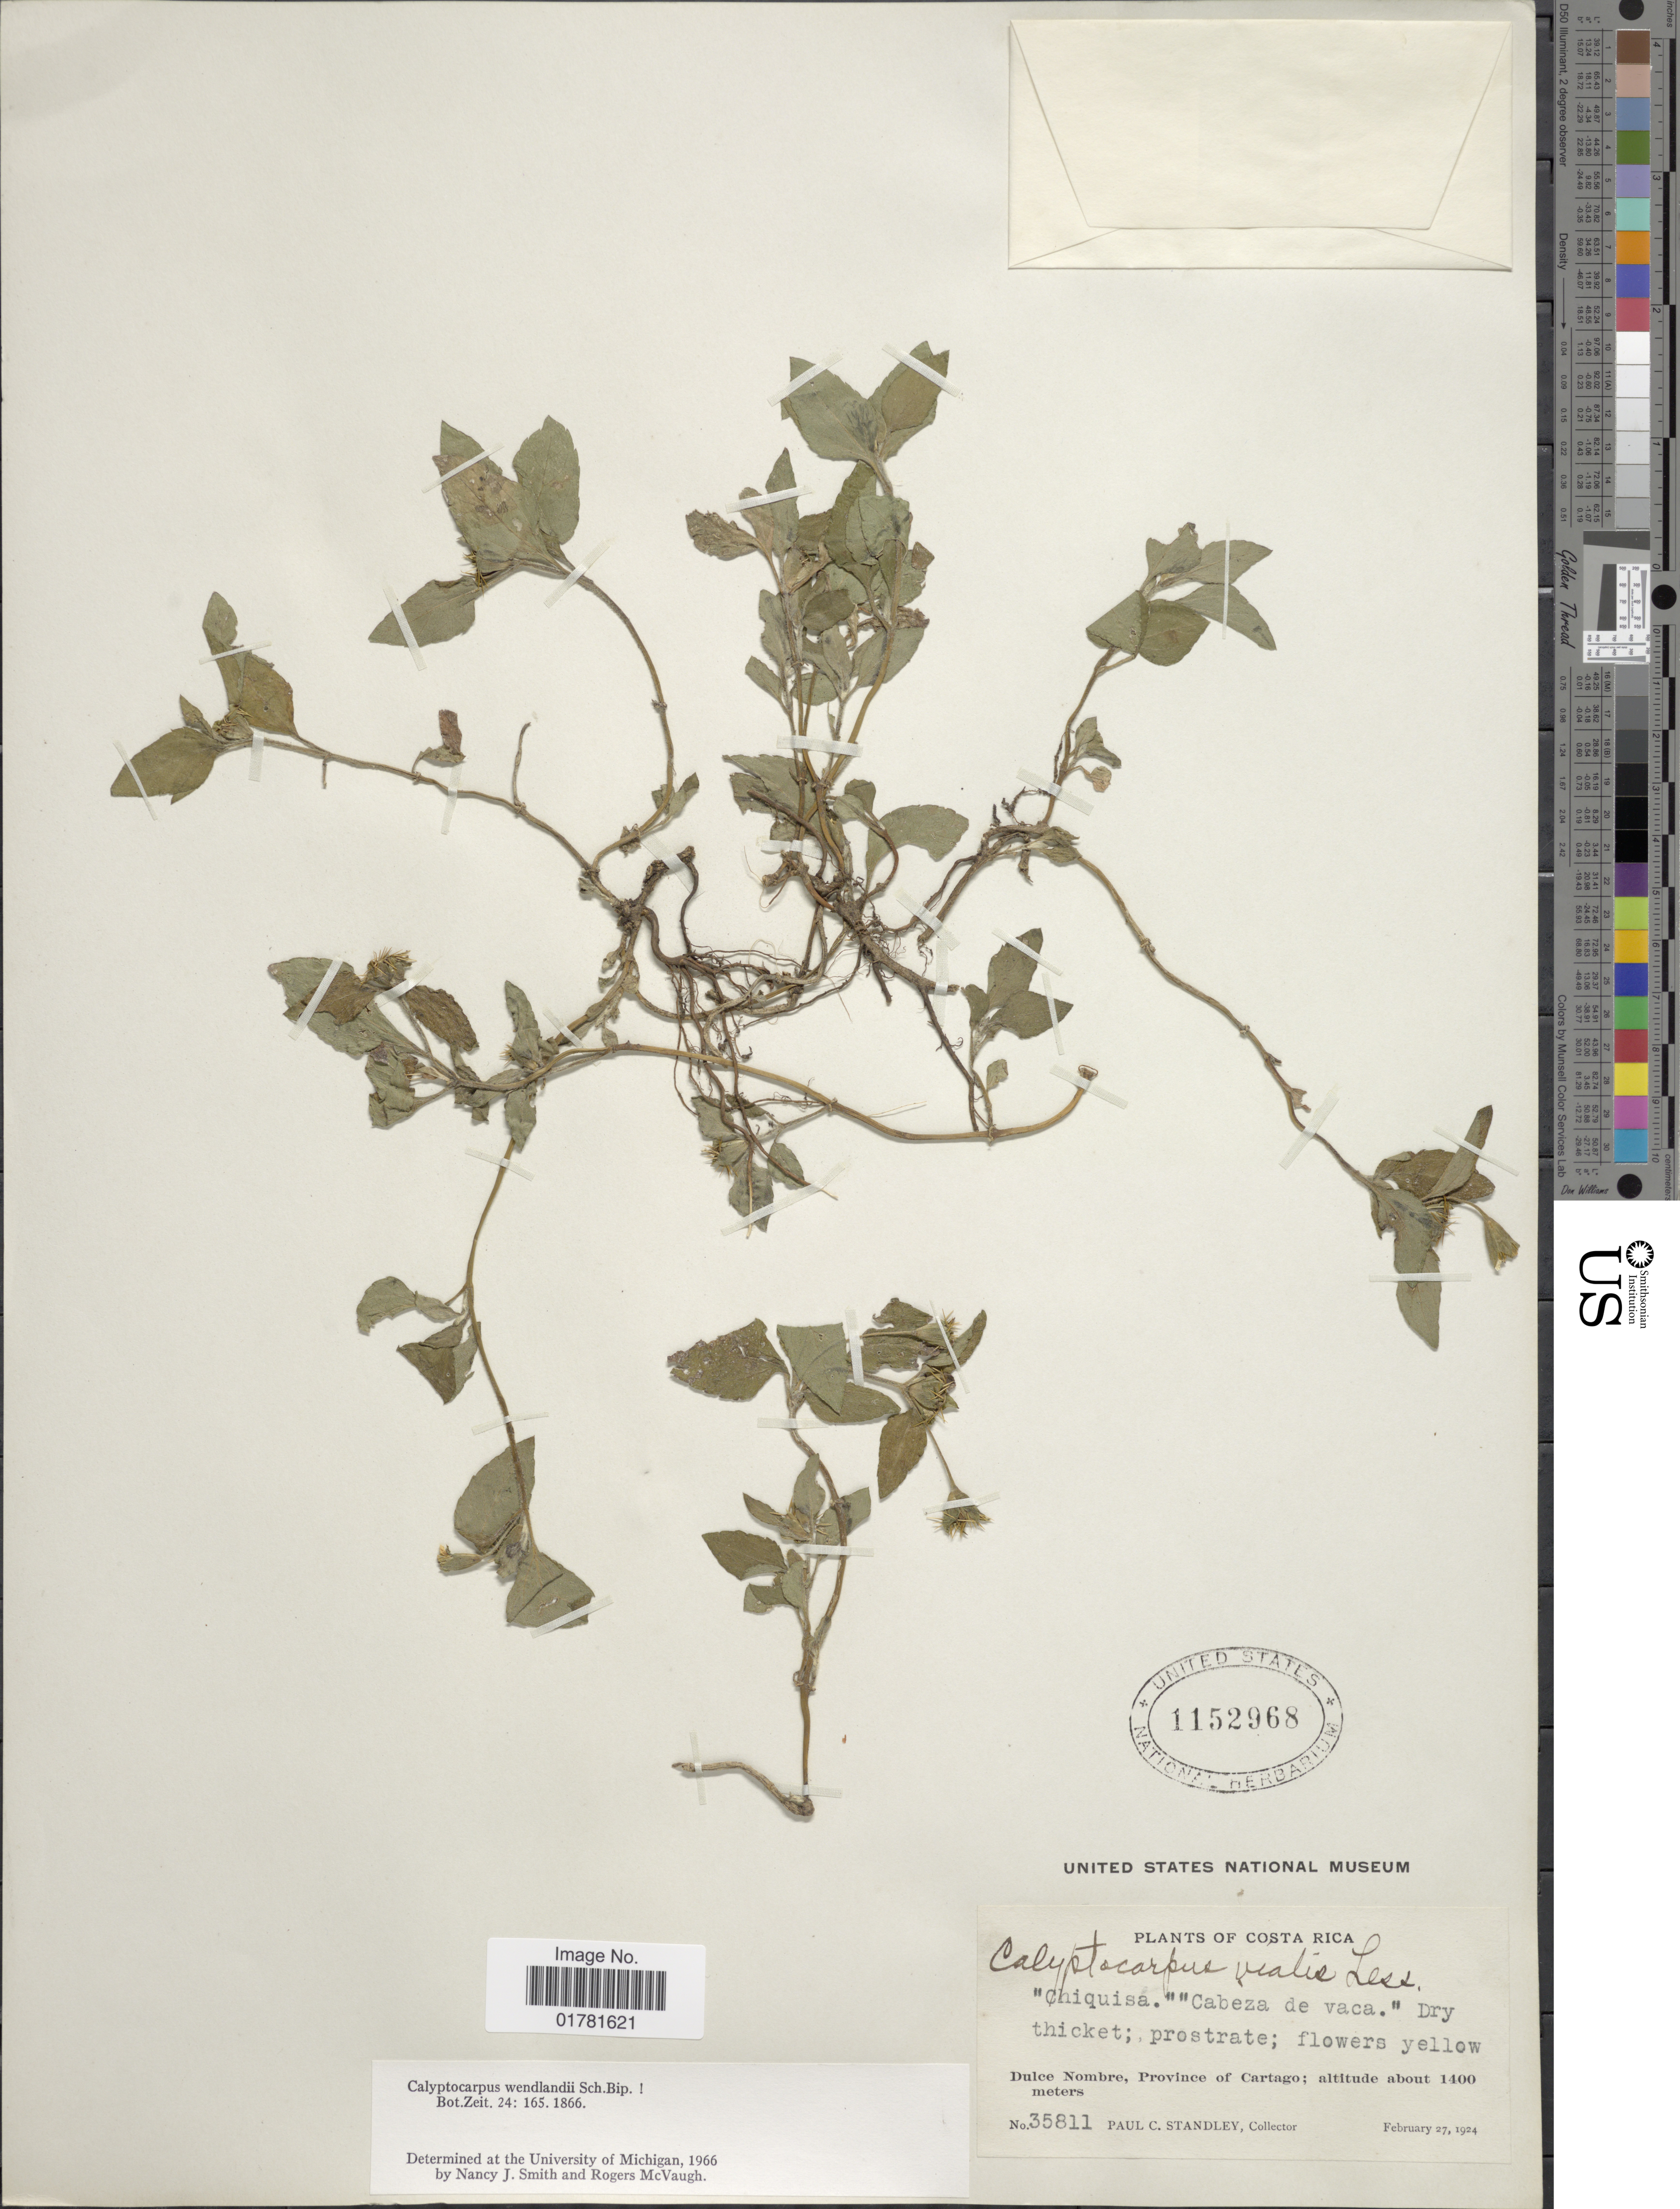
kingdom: Plantae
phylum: Tracheophyta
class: Magnoliopsida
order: Asterales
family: Asteraceae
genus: Calyptocarpus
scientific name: Calyptocarpus wendlandii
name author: Sch. Bip.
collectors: P. C. Standley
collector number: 35811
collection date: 1924-02-27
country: Costa Rica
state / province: Cartago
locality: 'Chiquisa' Cabeza de vaca. Dulce Nombre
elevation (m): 1400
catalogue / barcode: US 1152968